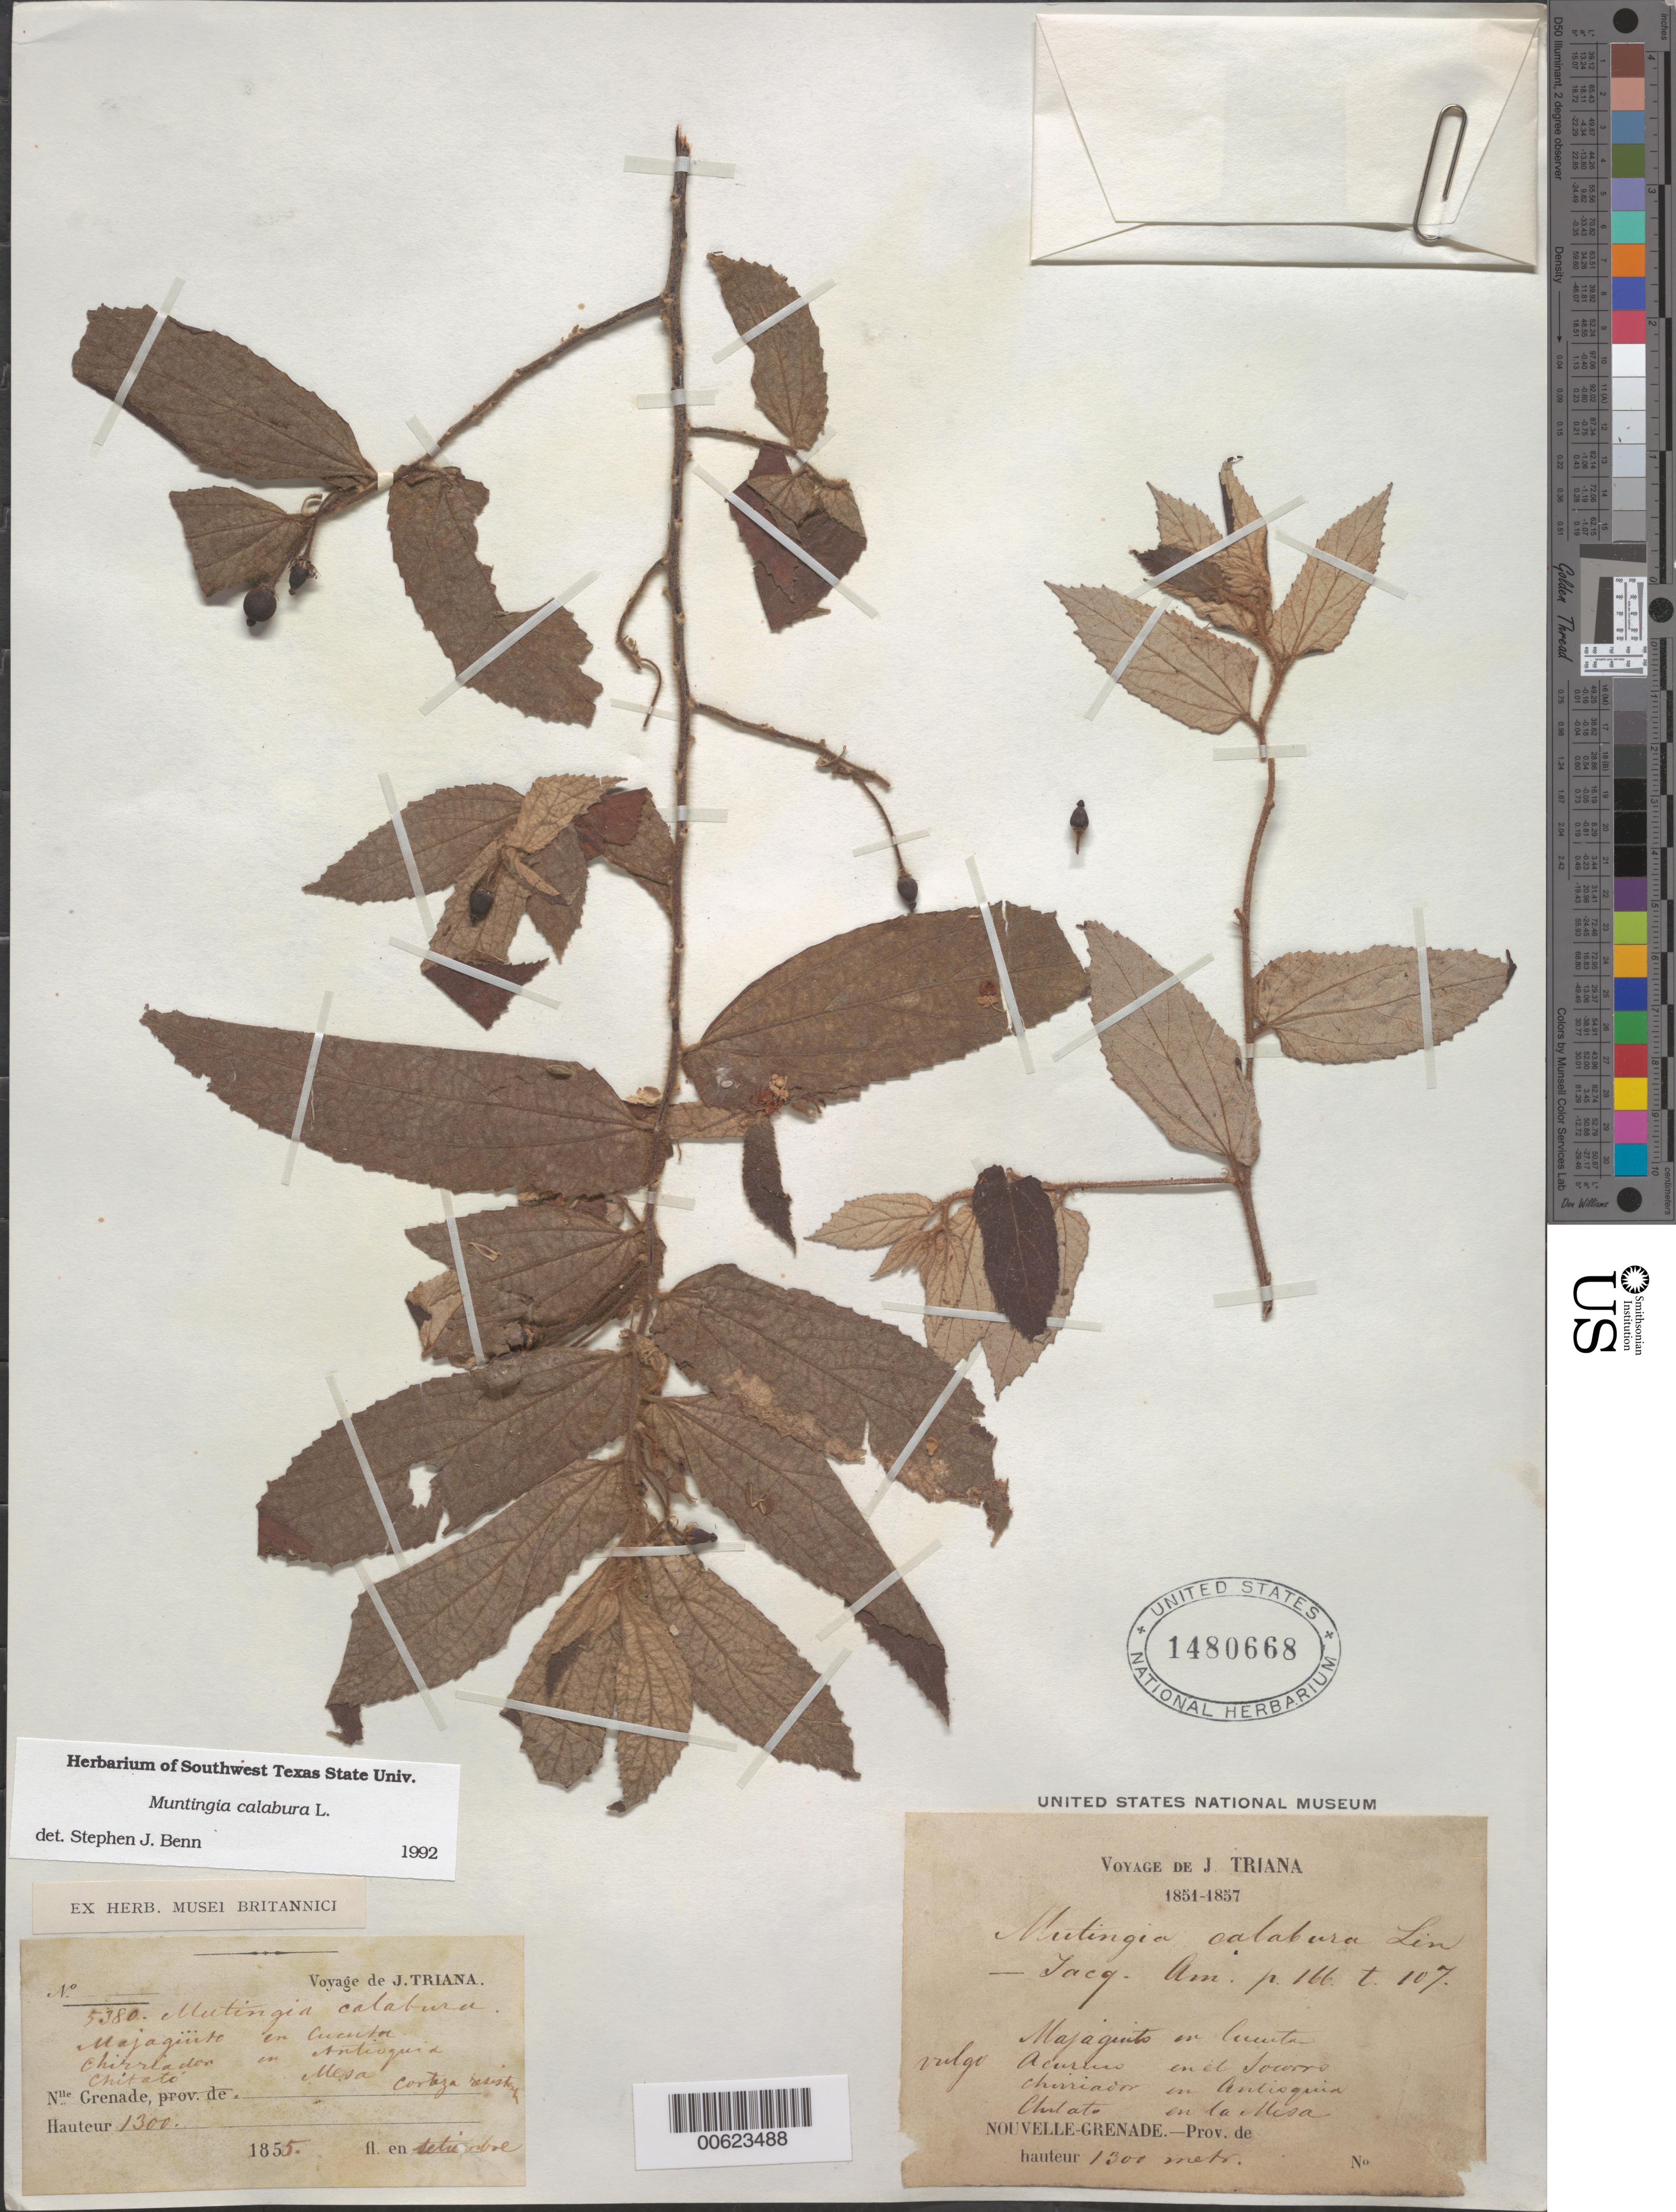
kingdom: Plantae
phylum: Tracheophyta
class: Magnoliopsida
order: Malvales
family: Muntingiaceae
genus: Muntingia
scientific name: Muntingia calabura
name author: L.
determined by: Benn, S. J.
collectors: J. J. Triana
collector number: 5380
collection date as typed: Sep 1855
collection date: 1855-09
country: Colombia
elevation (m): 1300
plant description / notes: Common name: Majaguito; Common name: Acuruco; Common name: Chirriador; Common name: Chitato [sic]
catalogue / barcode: US 1480668